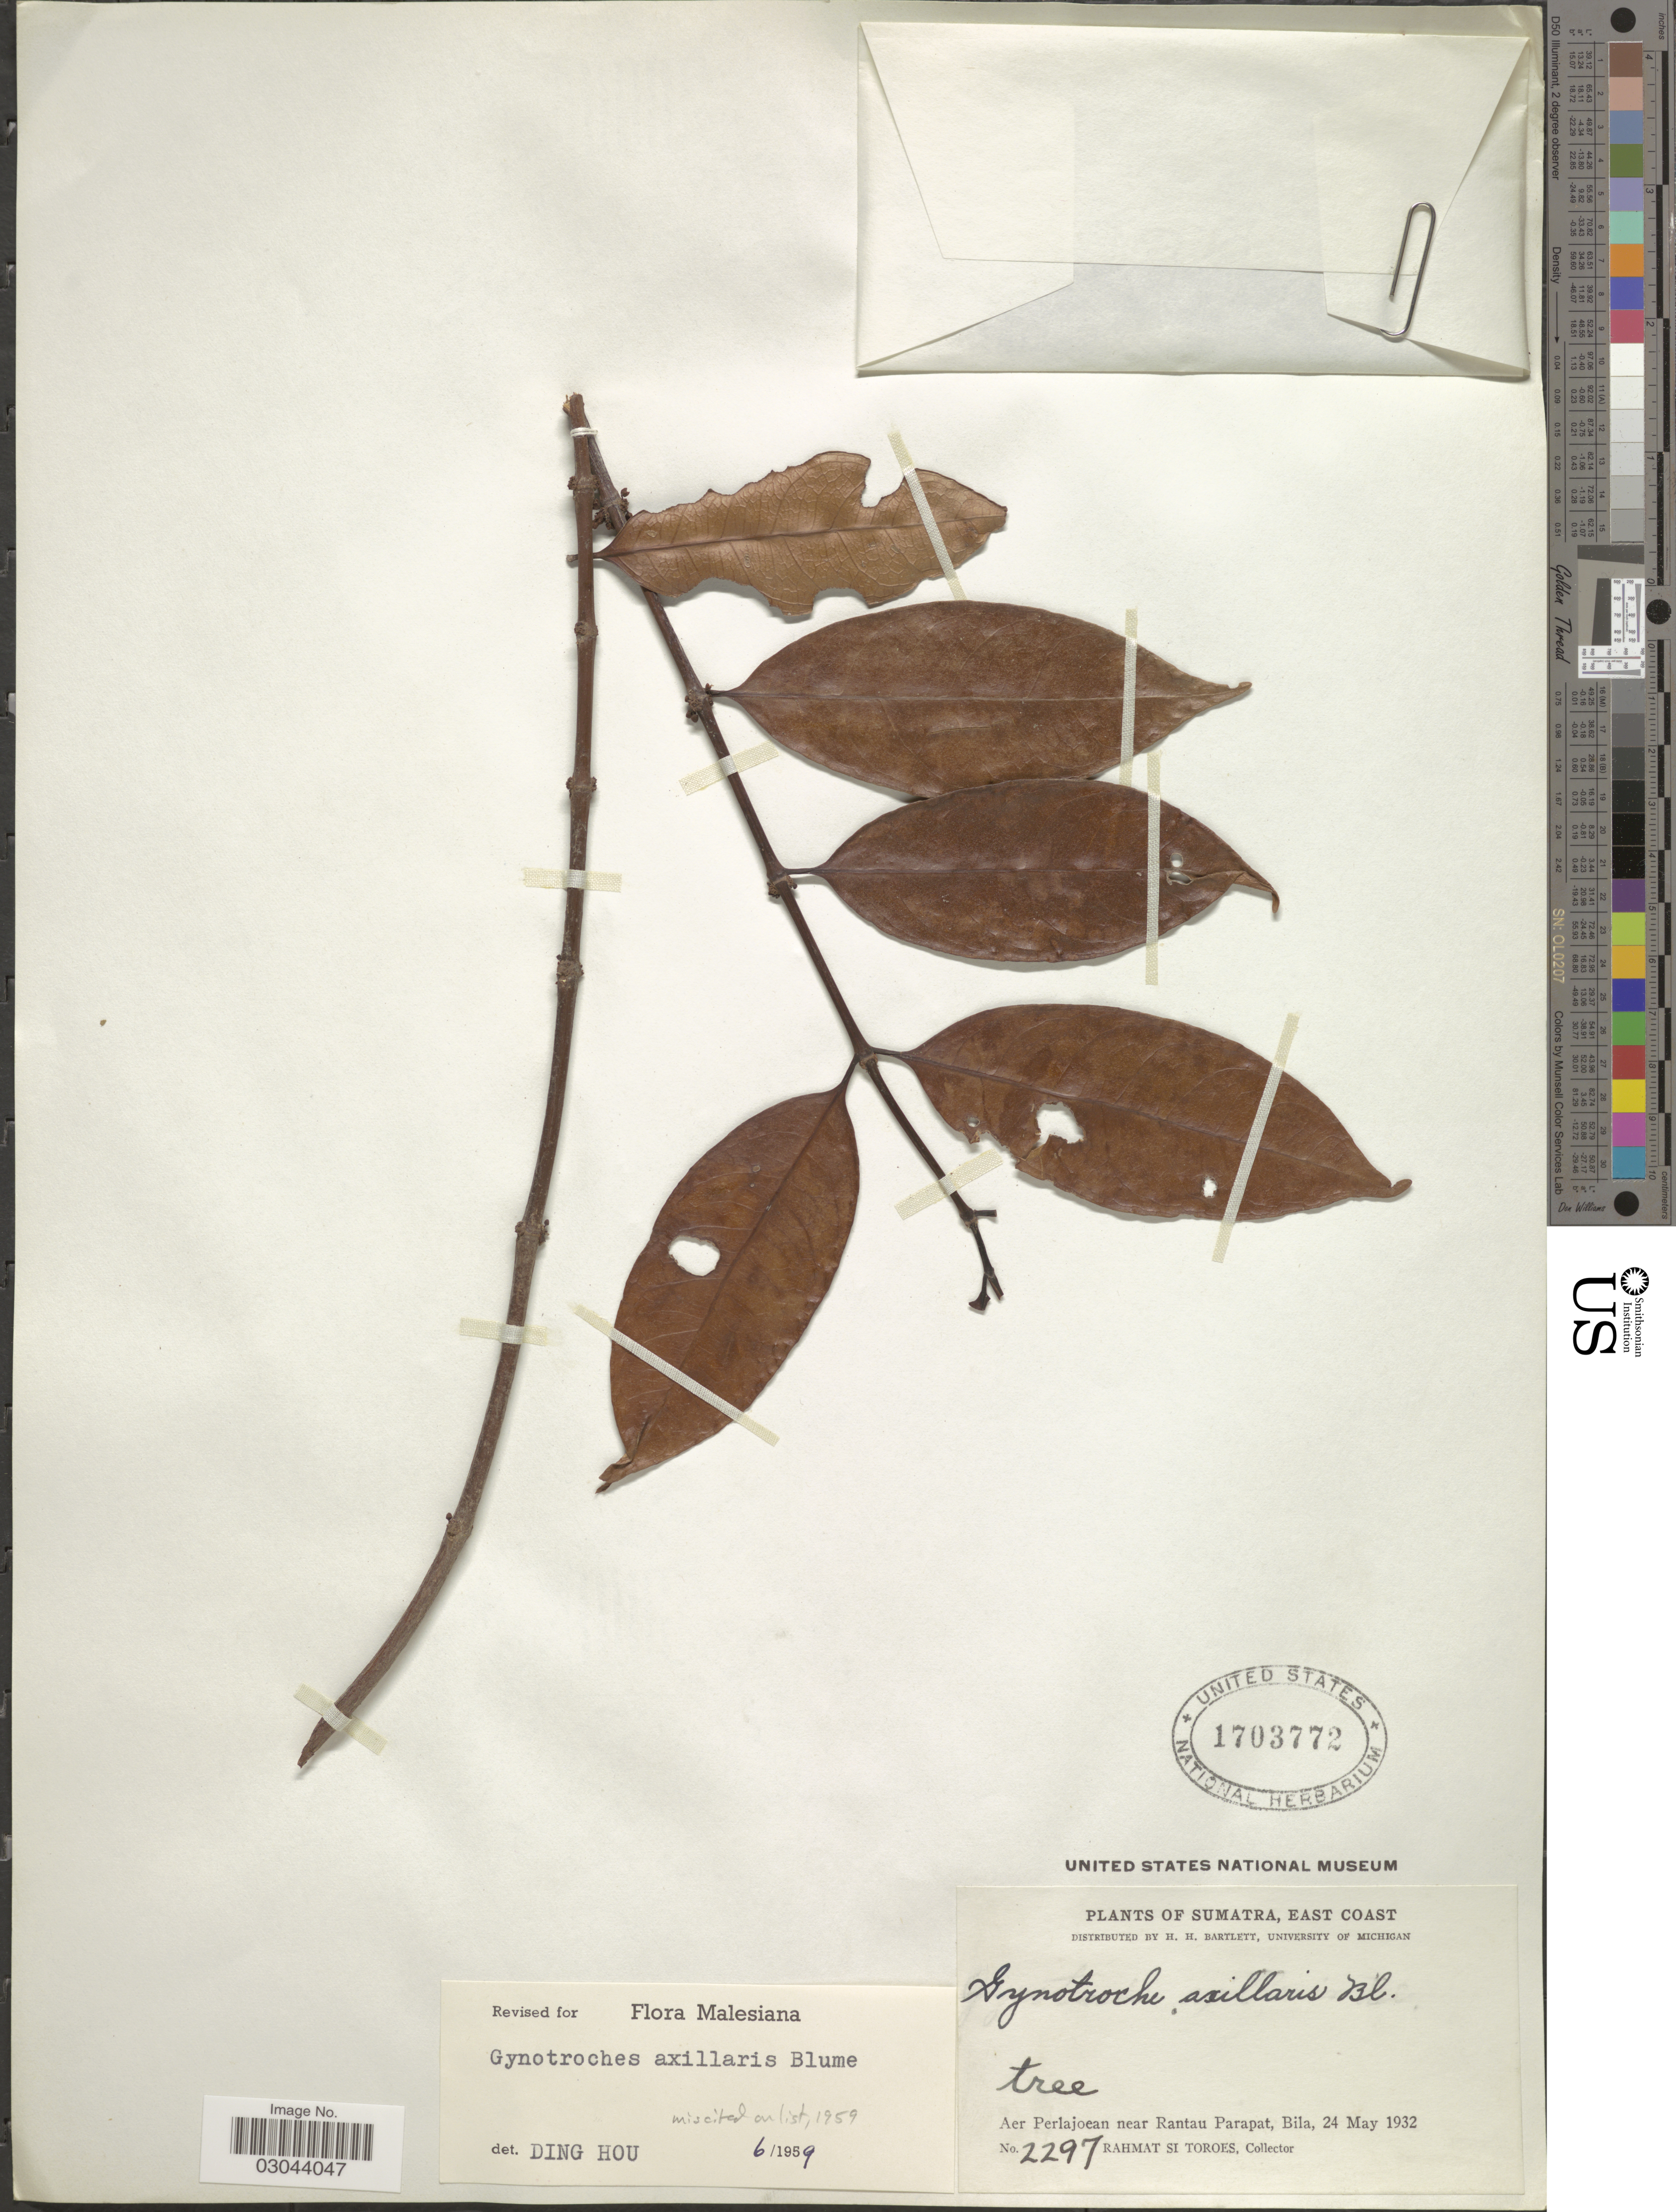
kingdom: Plantae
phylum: Tracheophyta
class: Magnoliopsida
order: Malpighiales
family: Rhizophoraceae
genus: Gynotroches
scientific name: Gynotroches axillaris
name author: Blume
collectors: Rahmat Si Boeea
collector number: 2297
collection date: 1932-05-24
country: Indonesia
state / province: Sumatra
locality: East Coast. Aer Perlajoean near Rantau Parapat, Bila.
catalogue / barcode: US 1703772